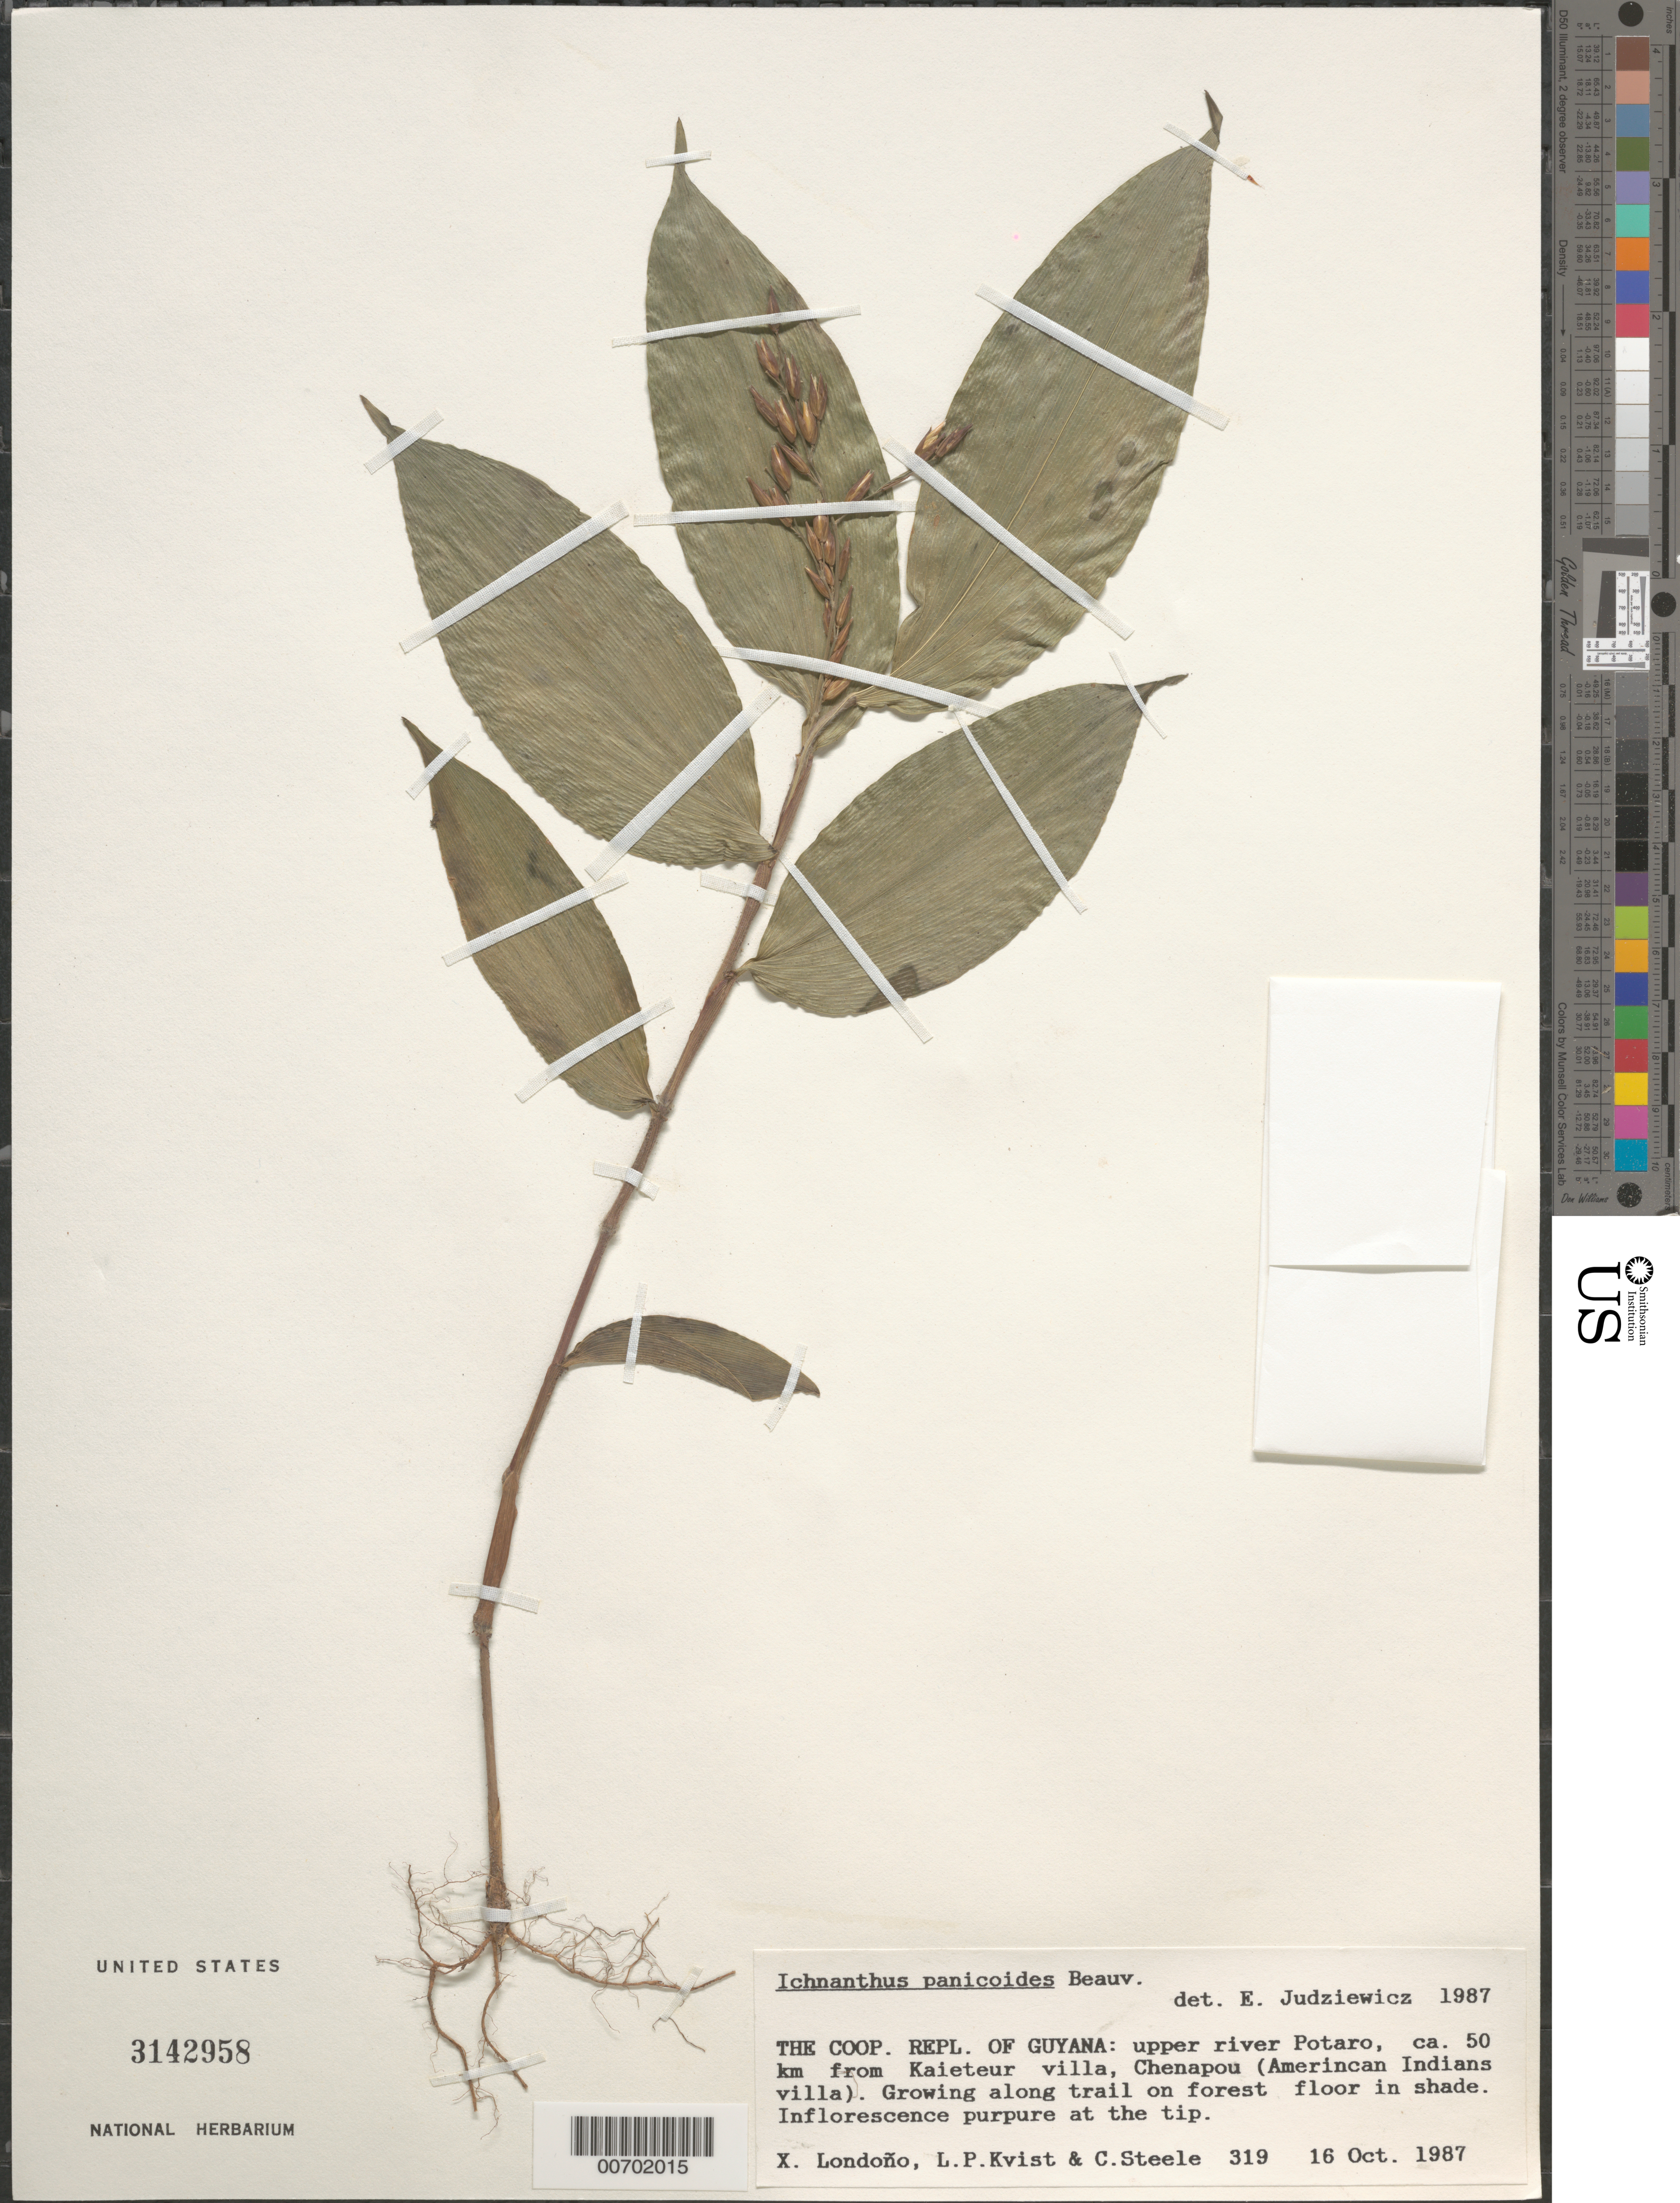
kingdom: Plantae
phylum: Tracheophyta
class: Liliopsida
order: Poales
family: Poaceae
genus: Ichnanthus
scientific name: Ichnanthus panicoides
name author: P. Beauv.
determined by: Judziewicz, E. J.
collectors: X. Londoño, L. P. Kvist & O. C. Steele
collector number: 319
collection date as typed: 16 October 1987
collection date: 1987-10-16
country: Guyana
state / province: Potaro-Siparuni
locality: Potaro R., 50 km from Kaieteur village, Chenapou (Amerindian village)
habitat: Trailside on forest floor, in shade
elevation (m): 450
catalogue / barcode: US 3142958